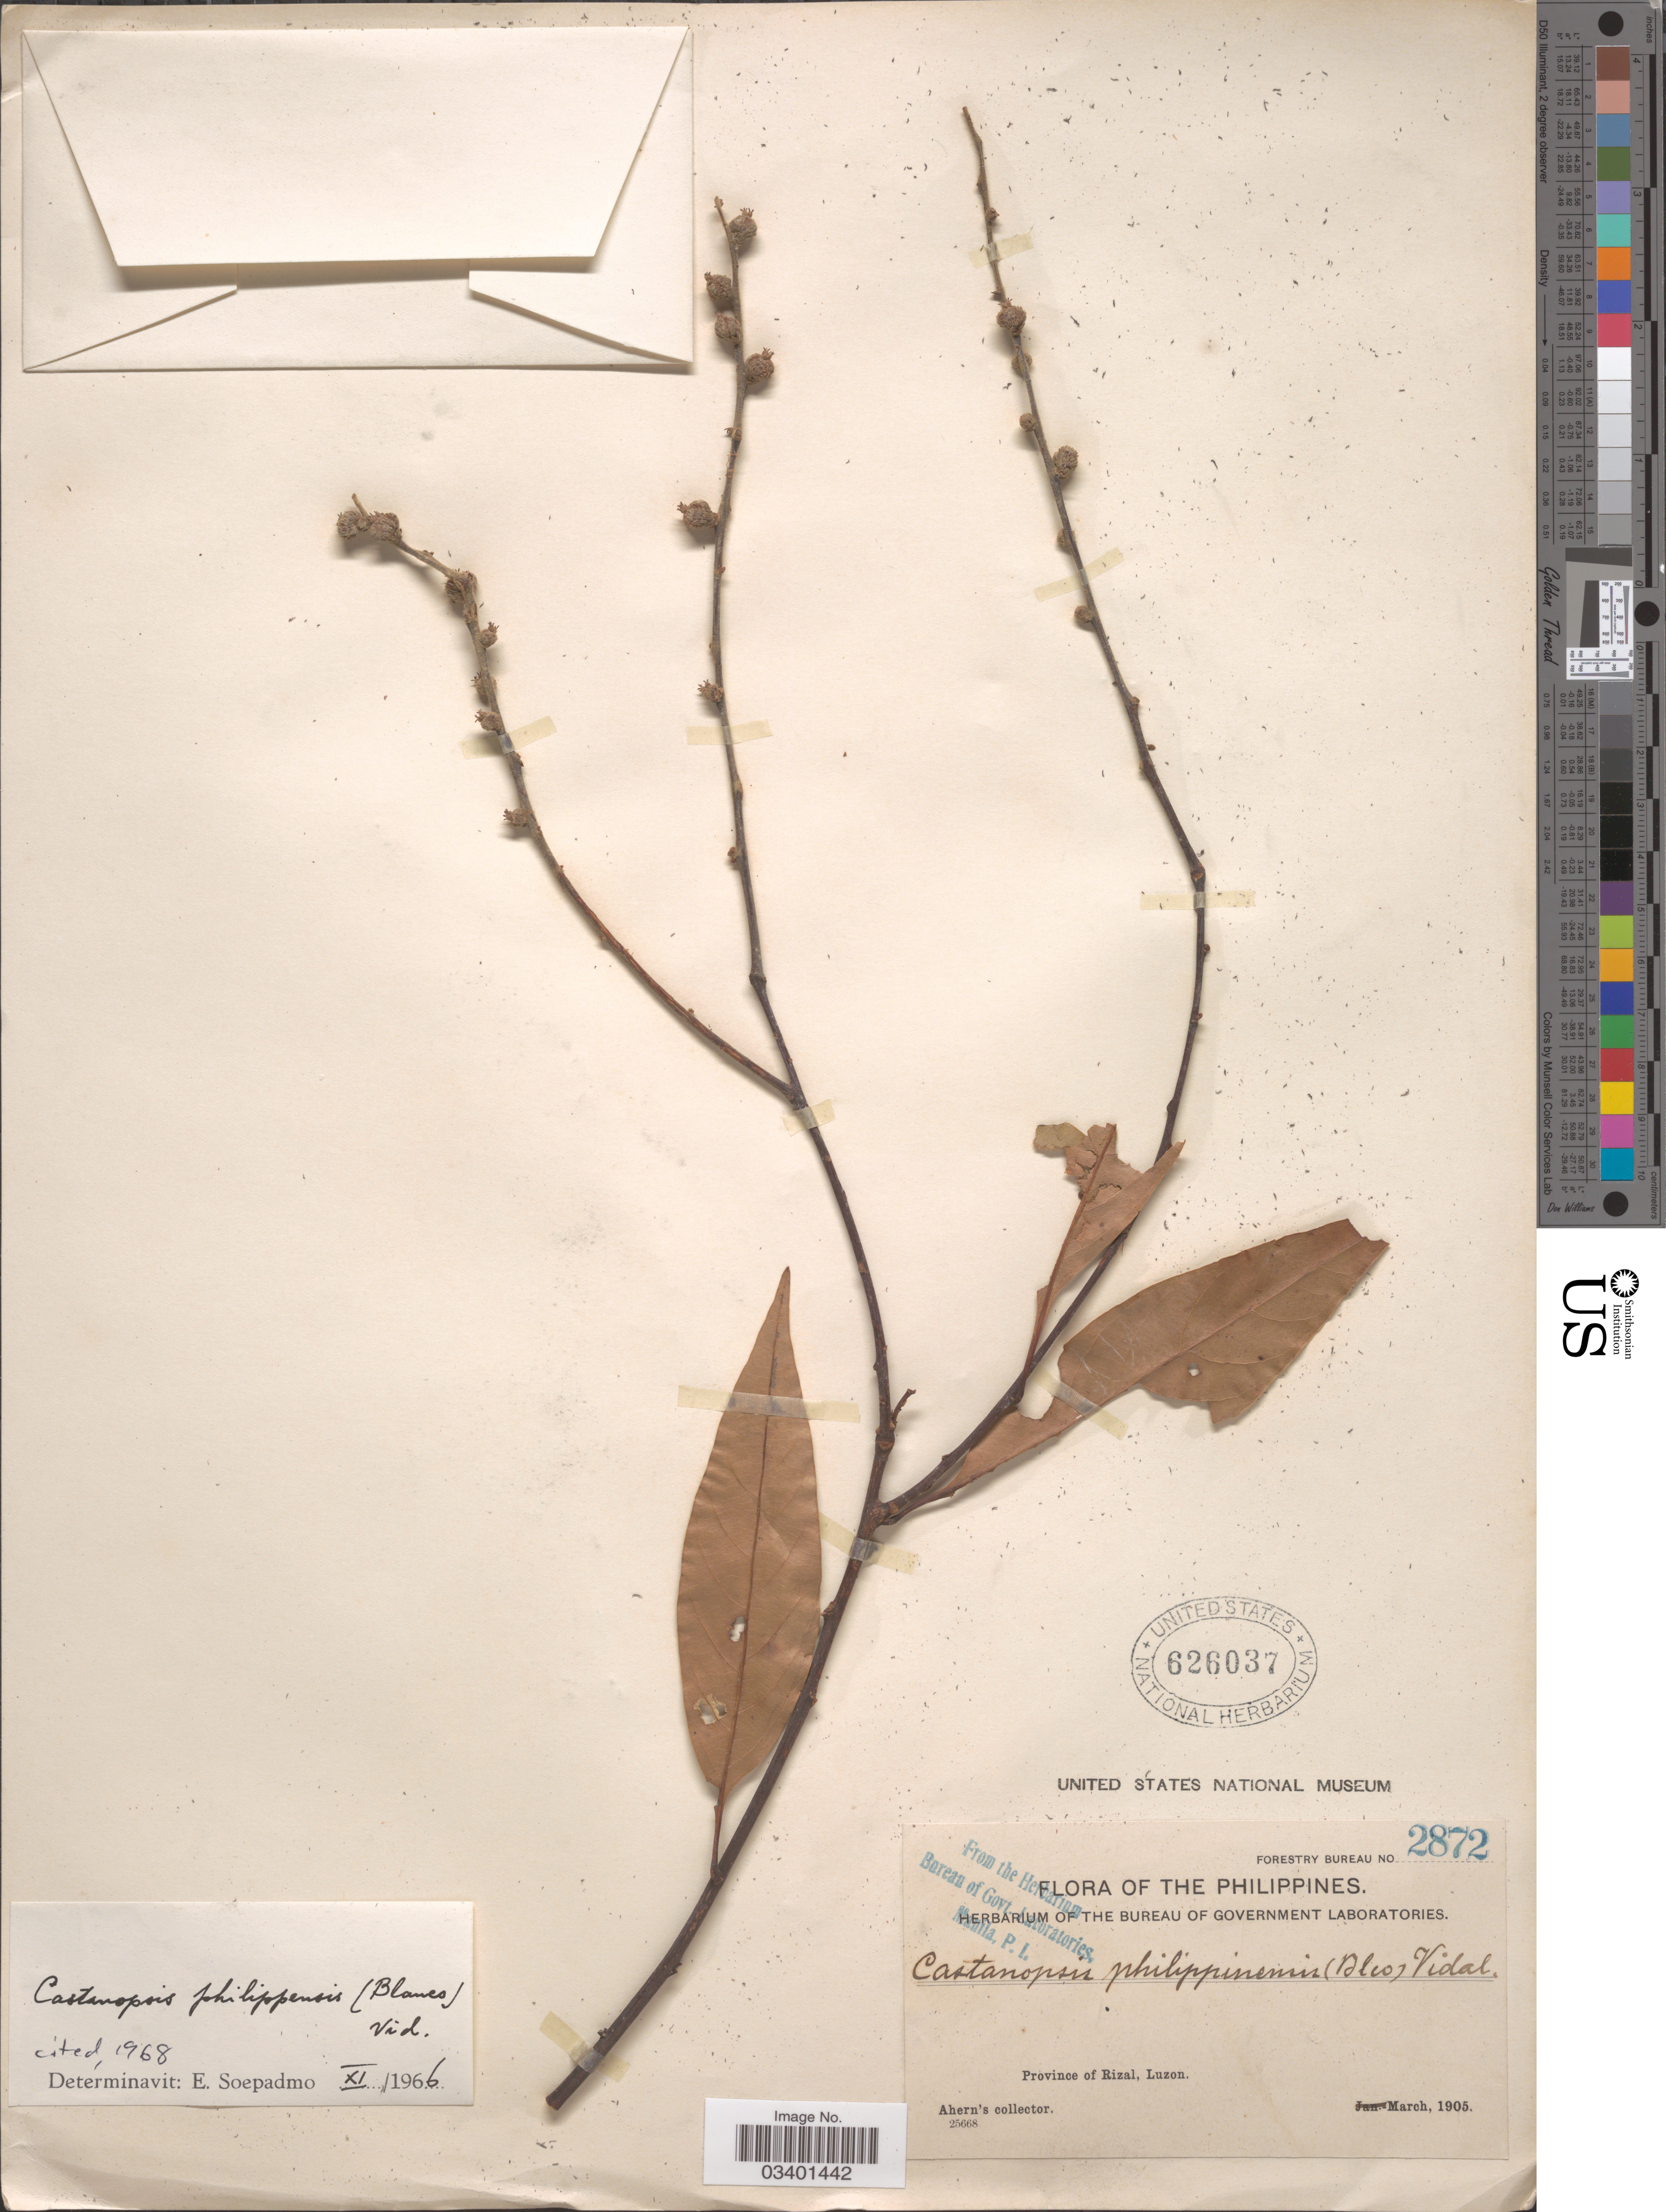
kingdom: Plantae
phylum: Tracheophyta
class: Magnoliopsida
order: Fagales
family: Fagaceae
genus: Castanopsis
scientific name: Castanopsis philipensis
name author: (Blanco) Vidal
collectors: Ahern's collector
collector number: Forestry Bureau 2872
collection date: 1905-03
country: Philippines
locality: Province of Rizal, Luzon.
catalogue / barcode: US 626037